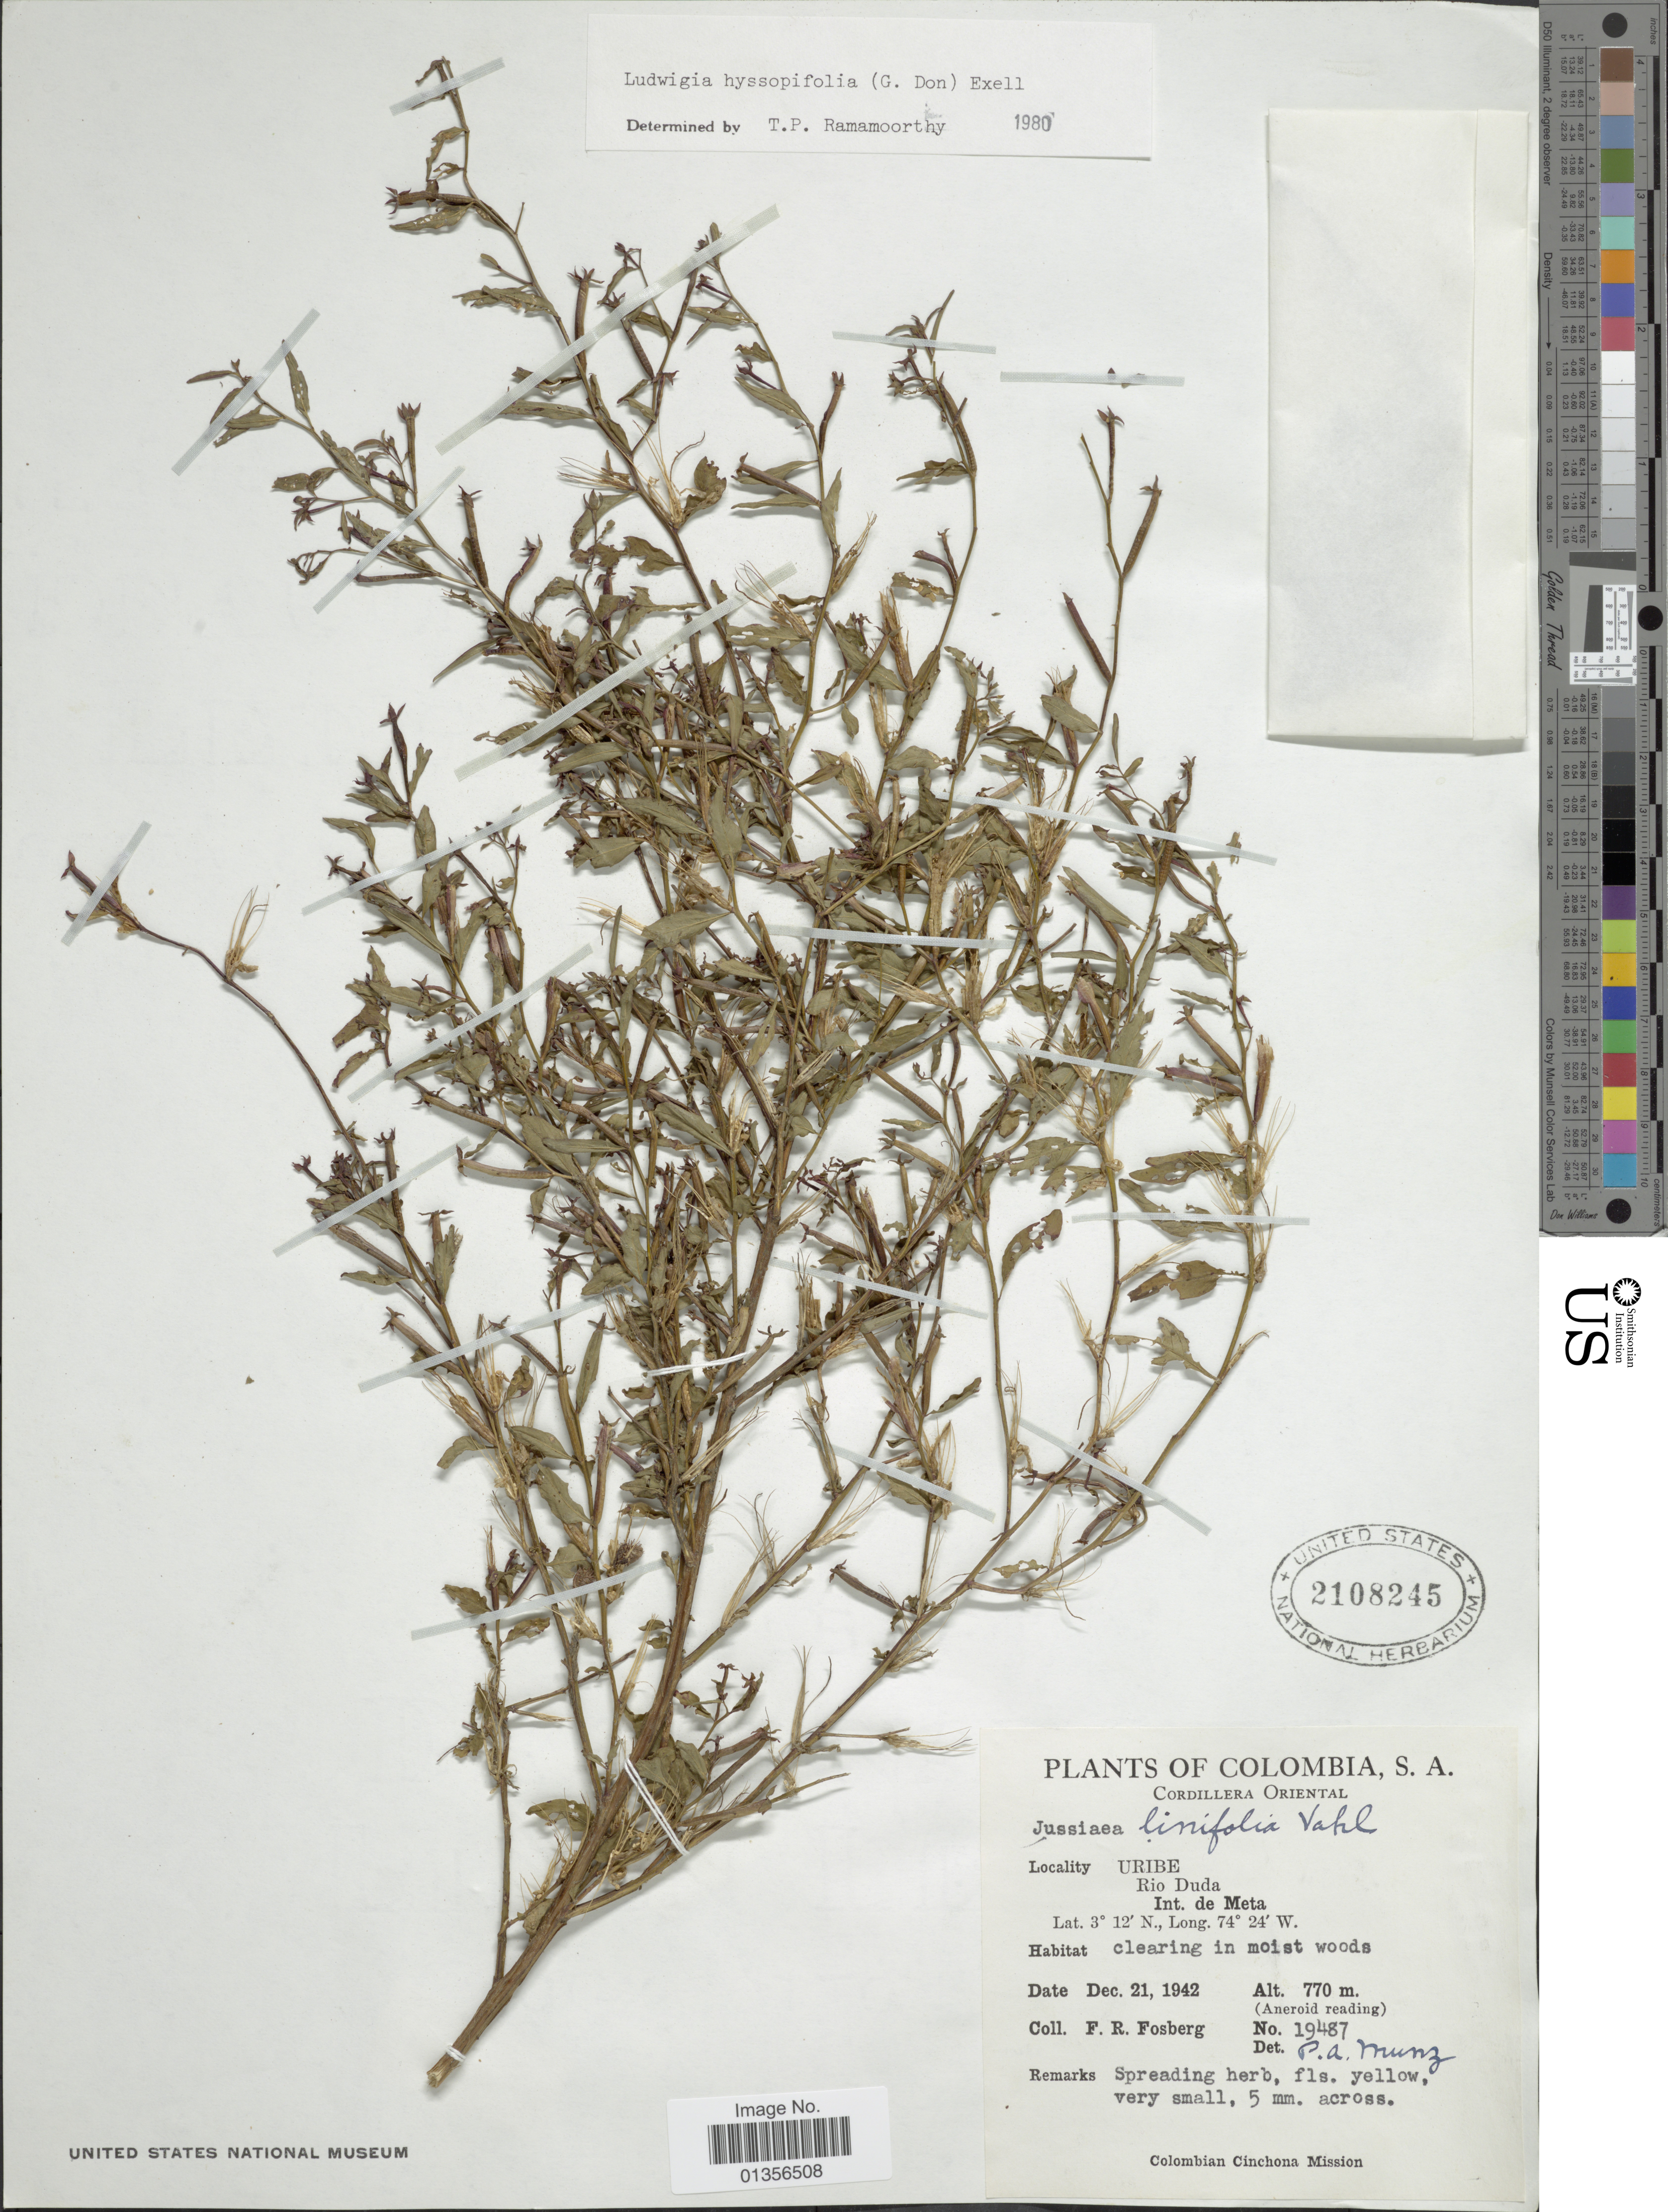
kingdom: Plantae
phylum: Tracheophyta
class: Magnoliopsida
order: Myrtales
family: Onagraceae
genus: Ludwigia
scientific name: Ludwigia hyssopifolia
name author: (G. Don) Exell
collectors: F. R. Fosberg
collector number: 19487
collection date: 1942-12-21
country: Colombia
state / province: Meta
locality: Cordillera Oriental, Uribe, Rio Duda, Int. de Meta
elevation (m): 770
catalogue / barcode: US 2108245